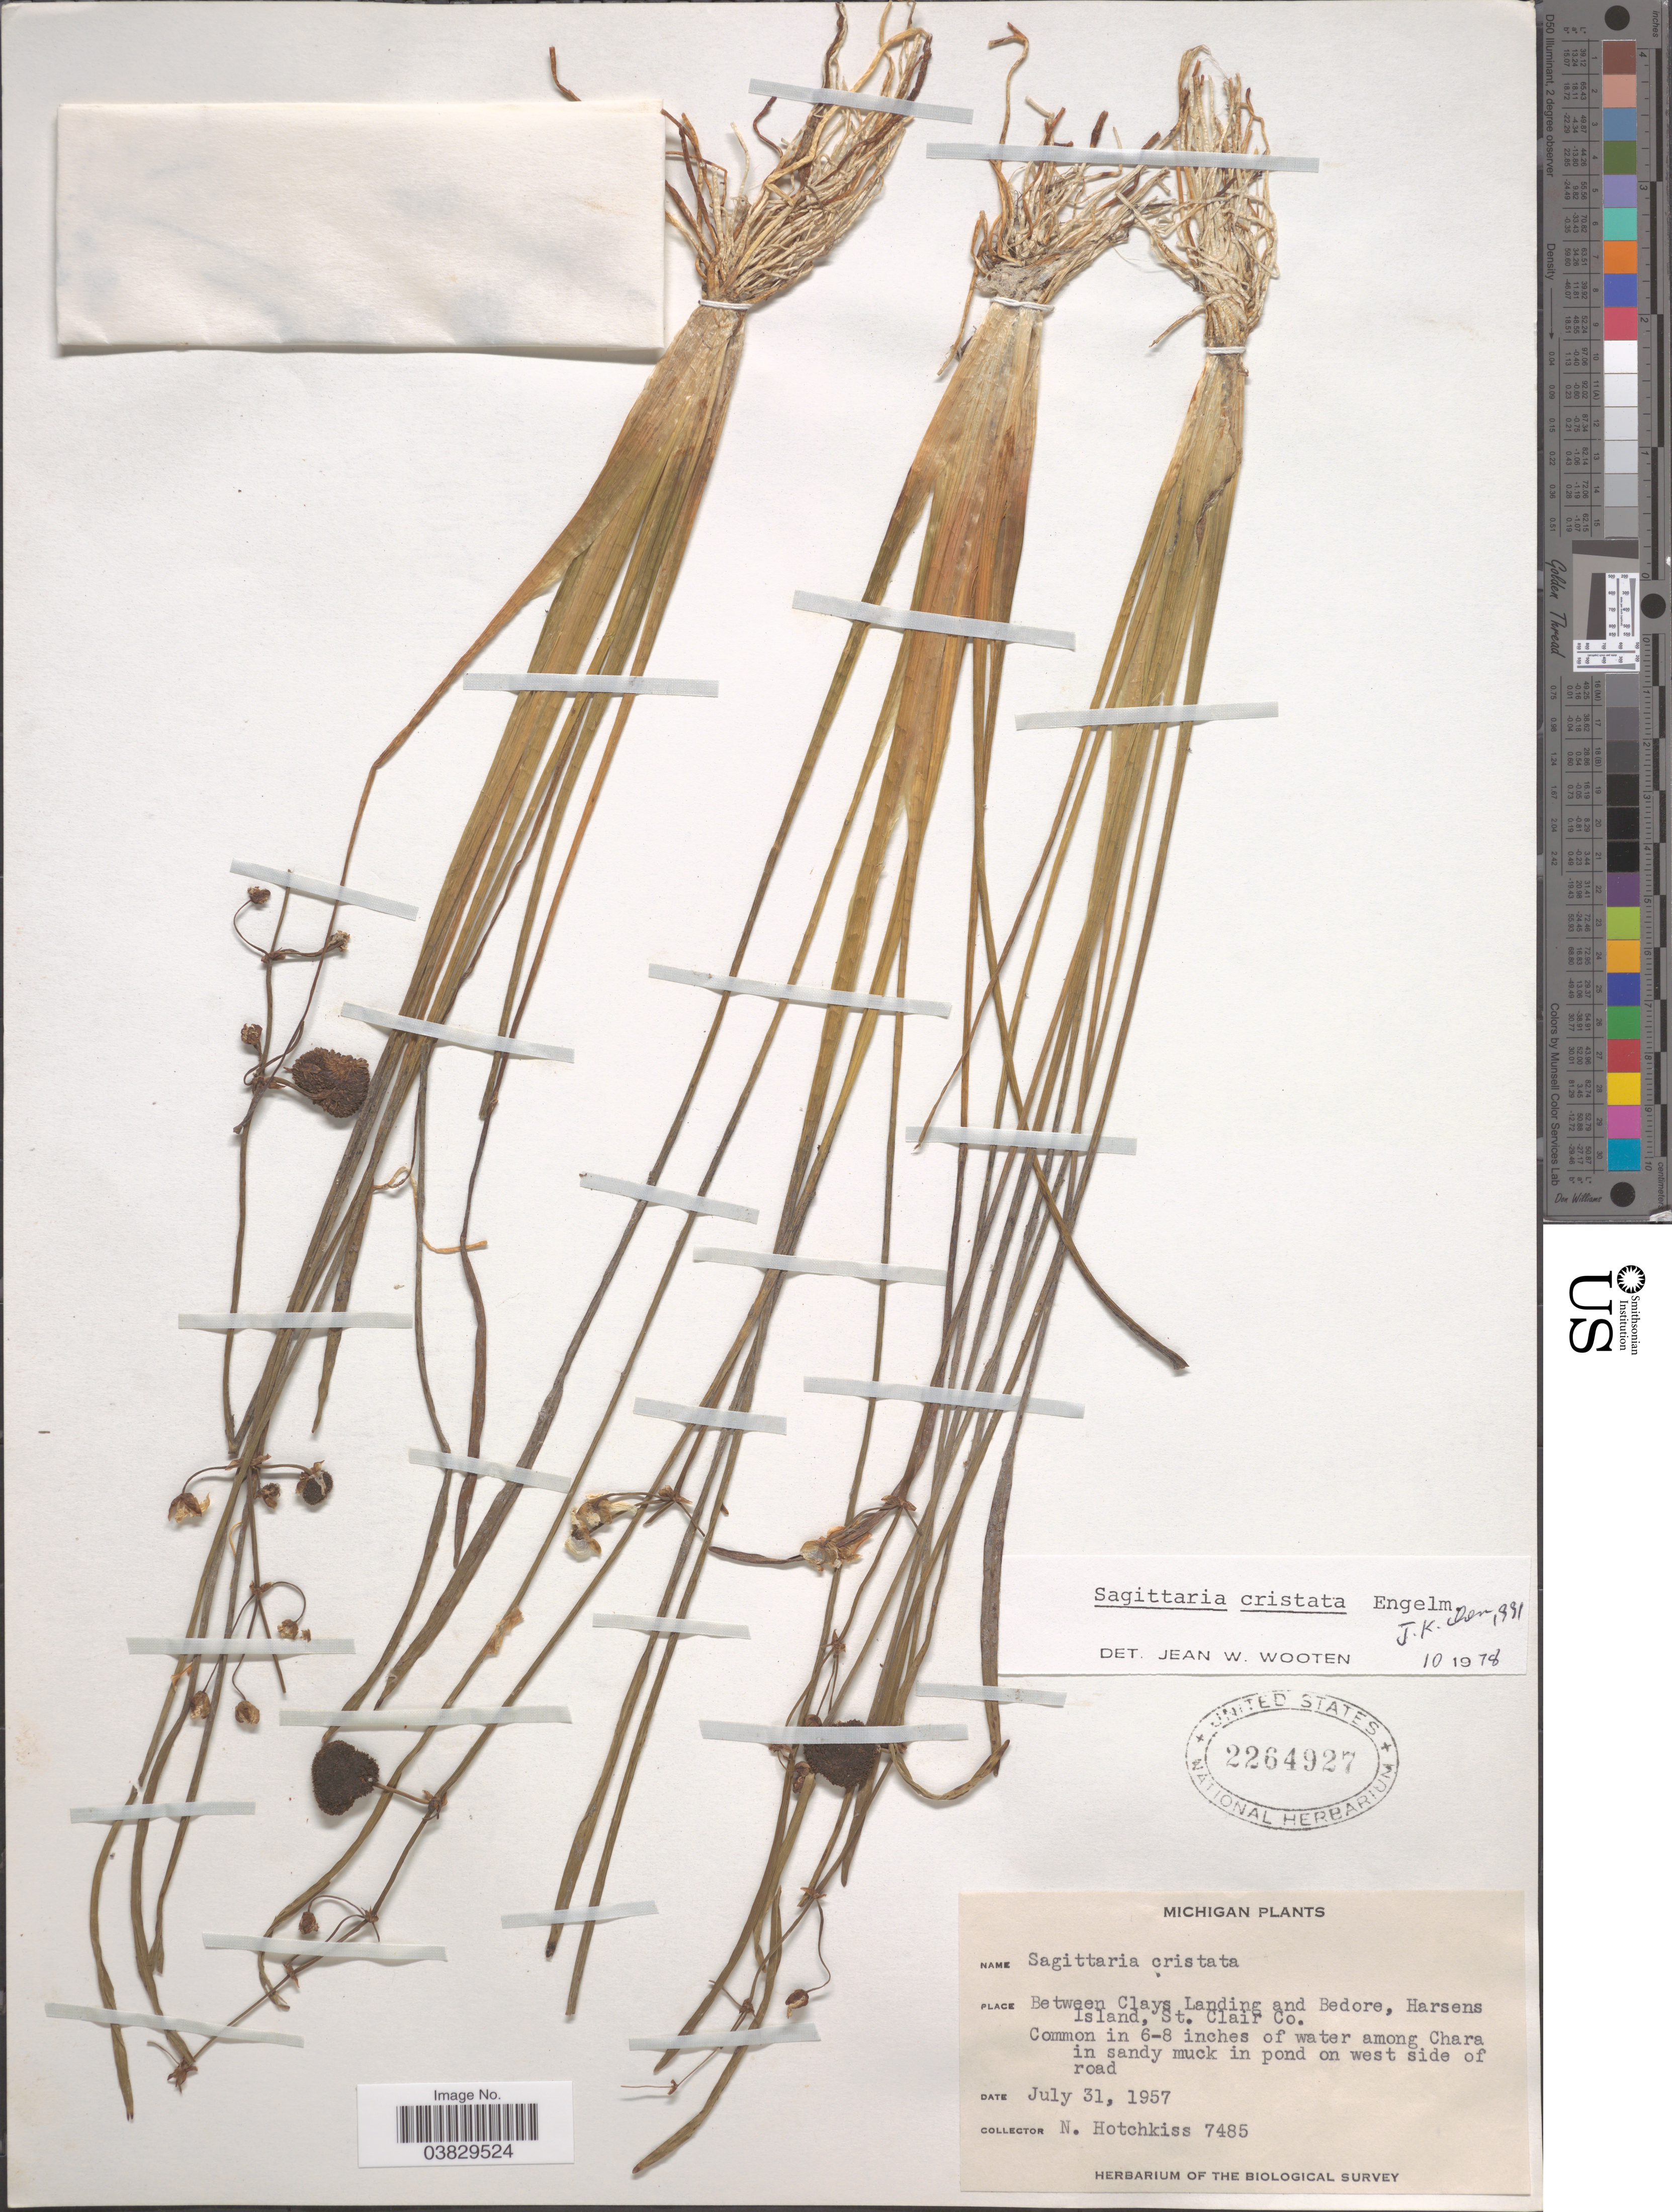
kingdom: Plantae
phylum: Tracheophyta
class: Liliopsida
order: Alismatales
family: Alismataceae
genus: Sagittaria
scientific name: Sagittaria cristata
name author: Engelm.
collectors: N. Hotchkiss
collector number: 7485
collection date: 1957-07-31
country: United States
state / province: Michigan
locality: Among Chara in sandy muck in pond on west side of road.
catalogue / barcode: US 2264927